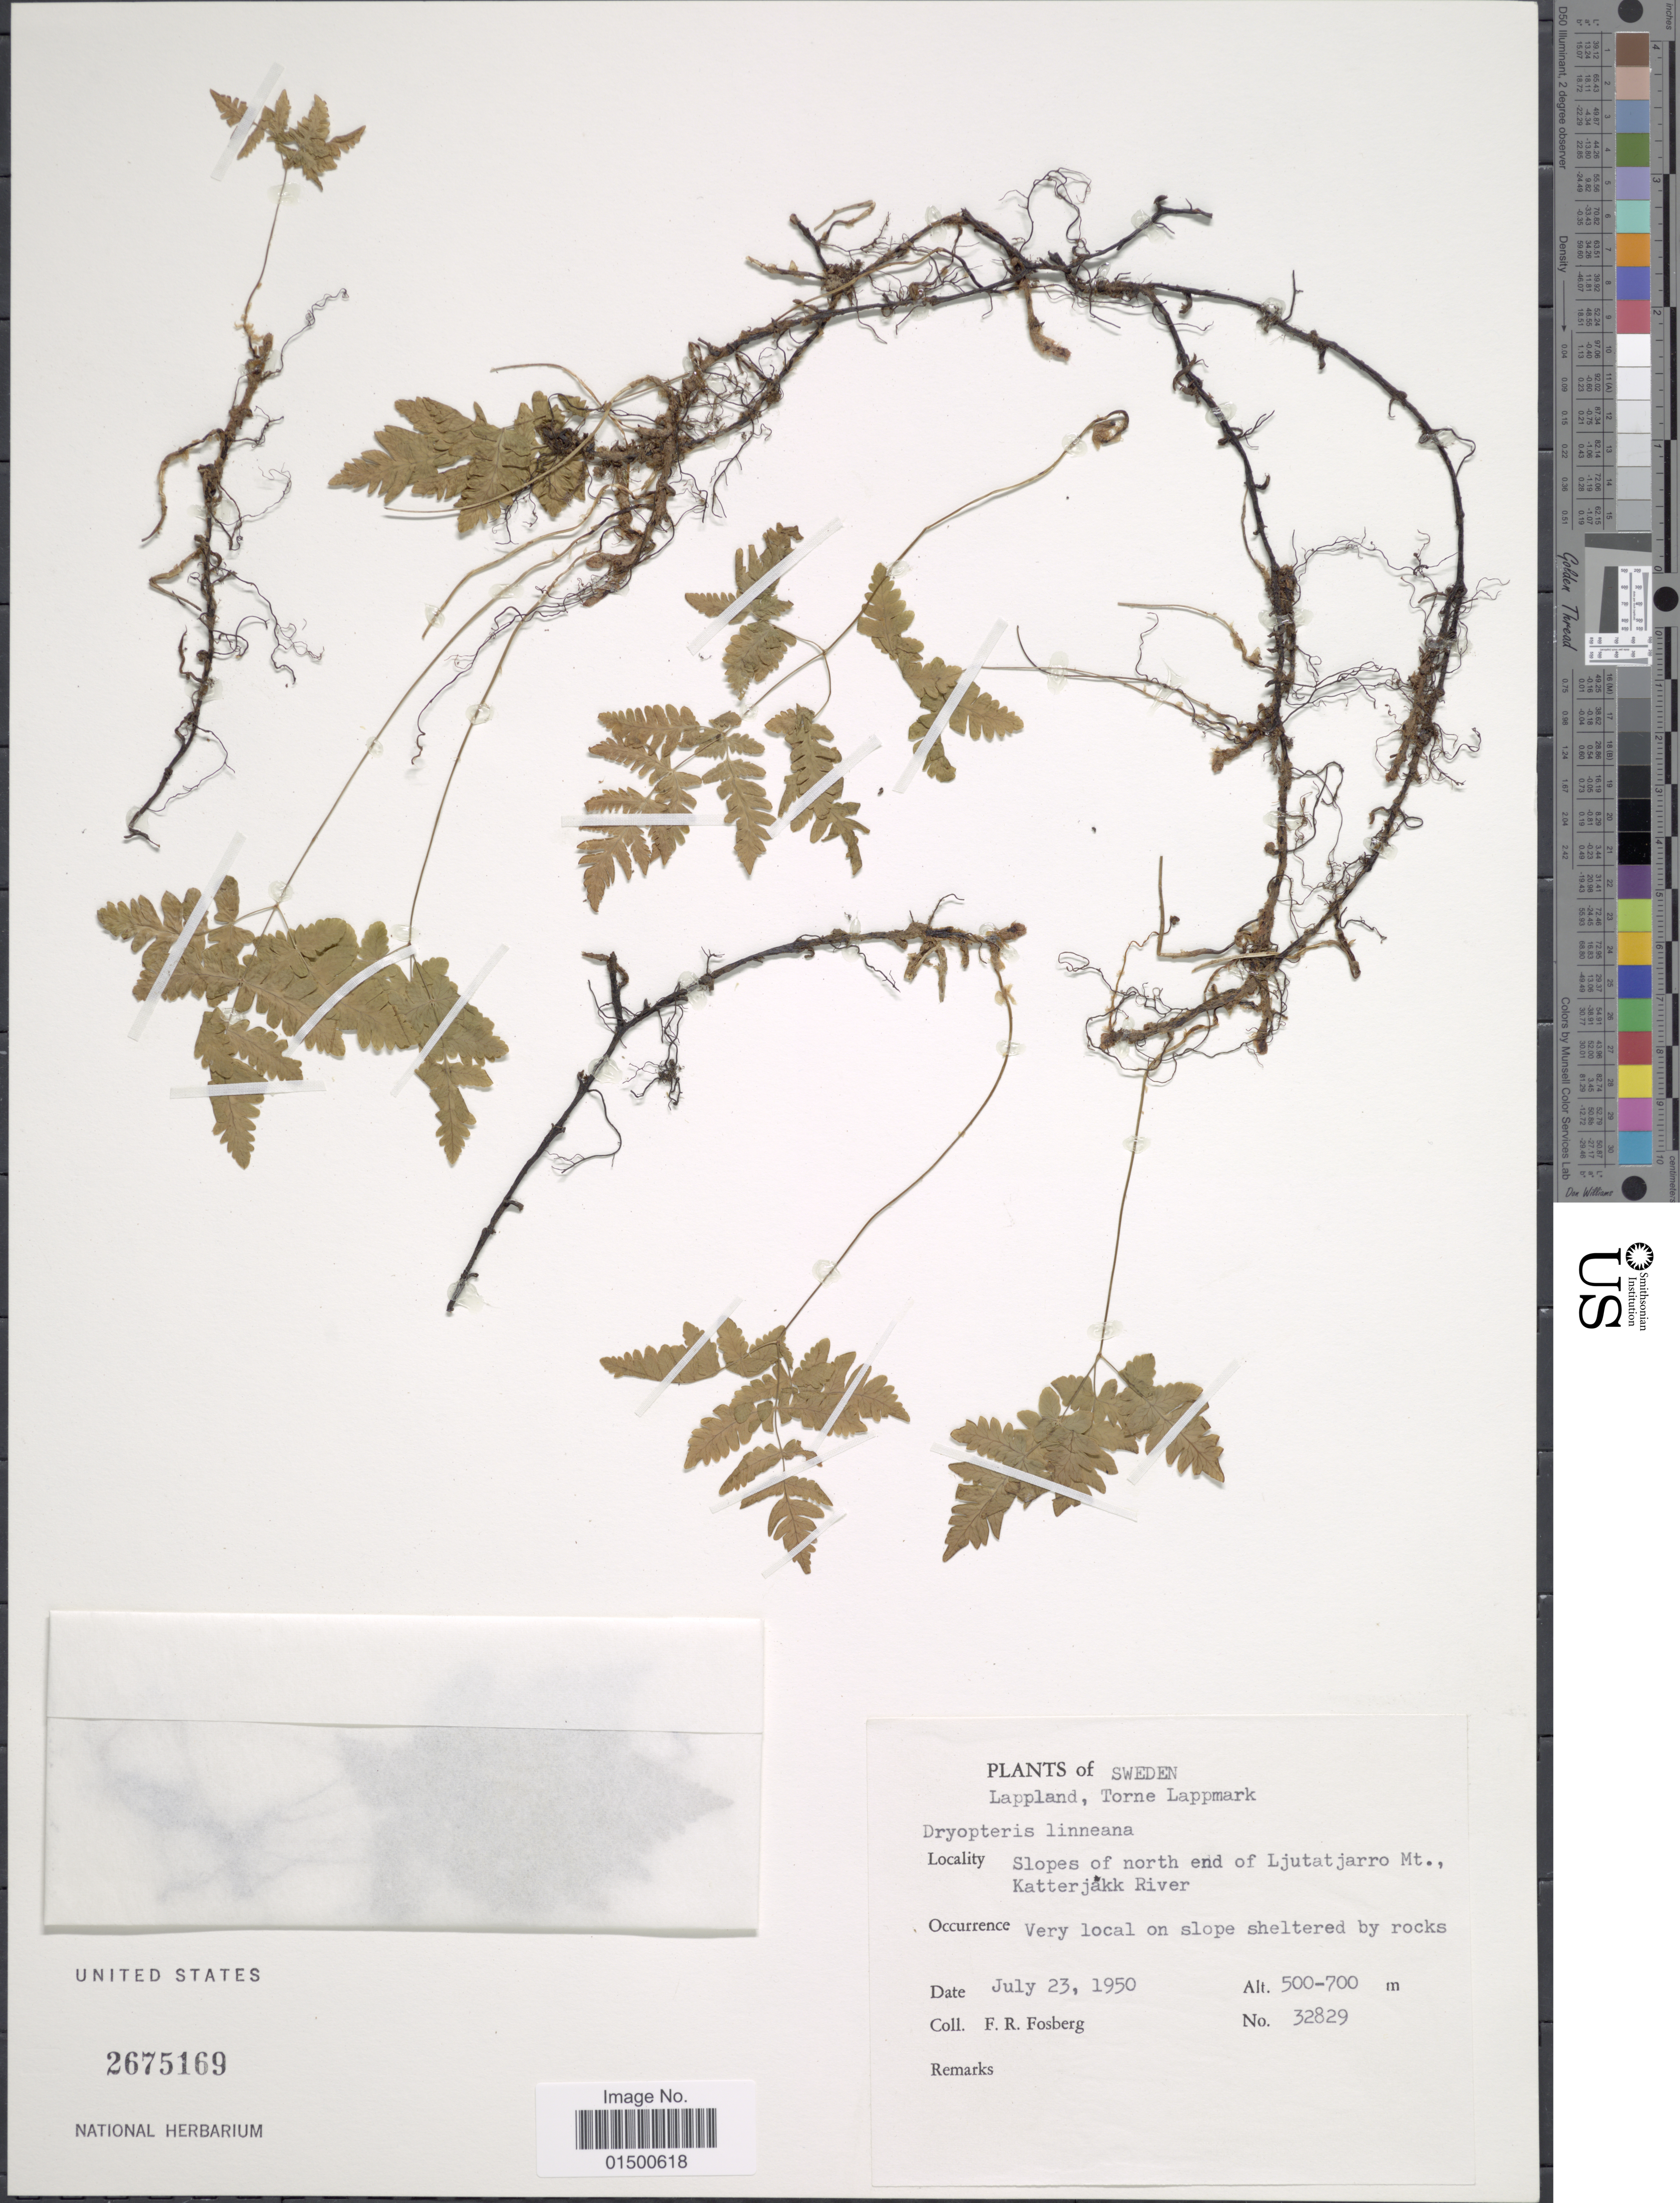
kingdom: Plantae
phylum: Tracheophyta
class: Polypodiopsida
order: Polypodiales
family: Cystopteridaceae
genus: Gymnocarpium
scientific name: Gymnocarpium disjunctum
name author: (Rupr.) Ching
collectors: F. R. Fosberg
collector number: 32829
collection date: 1950-07-23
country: Sweden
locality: Lappland, Torne Lappmark, slopes of north en dof Ljutatjarro Mt., Katterjakk River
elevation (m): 500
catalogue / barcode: US 2675169